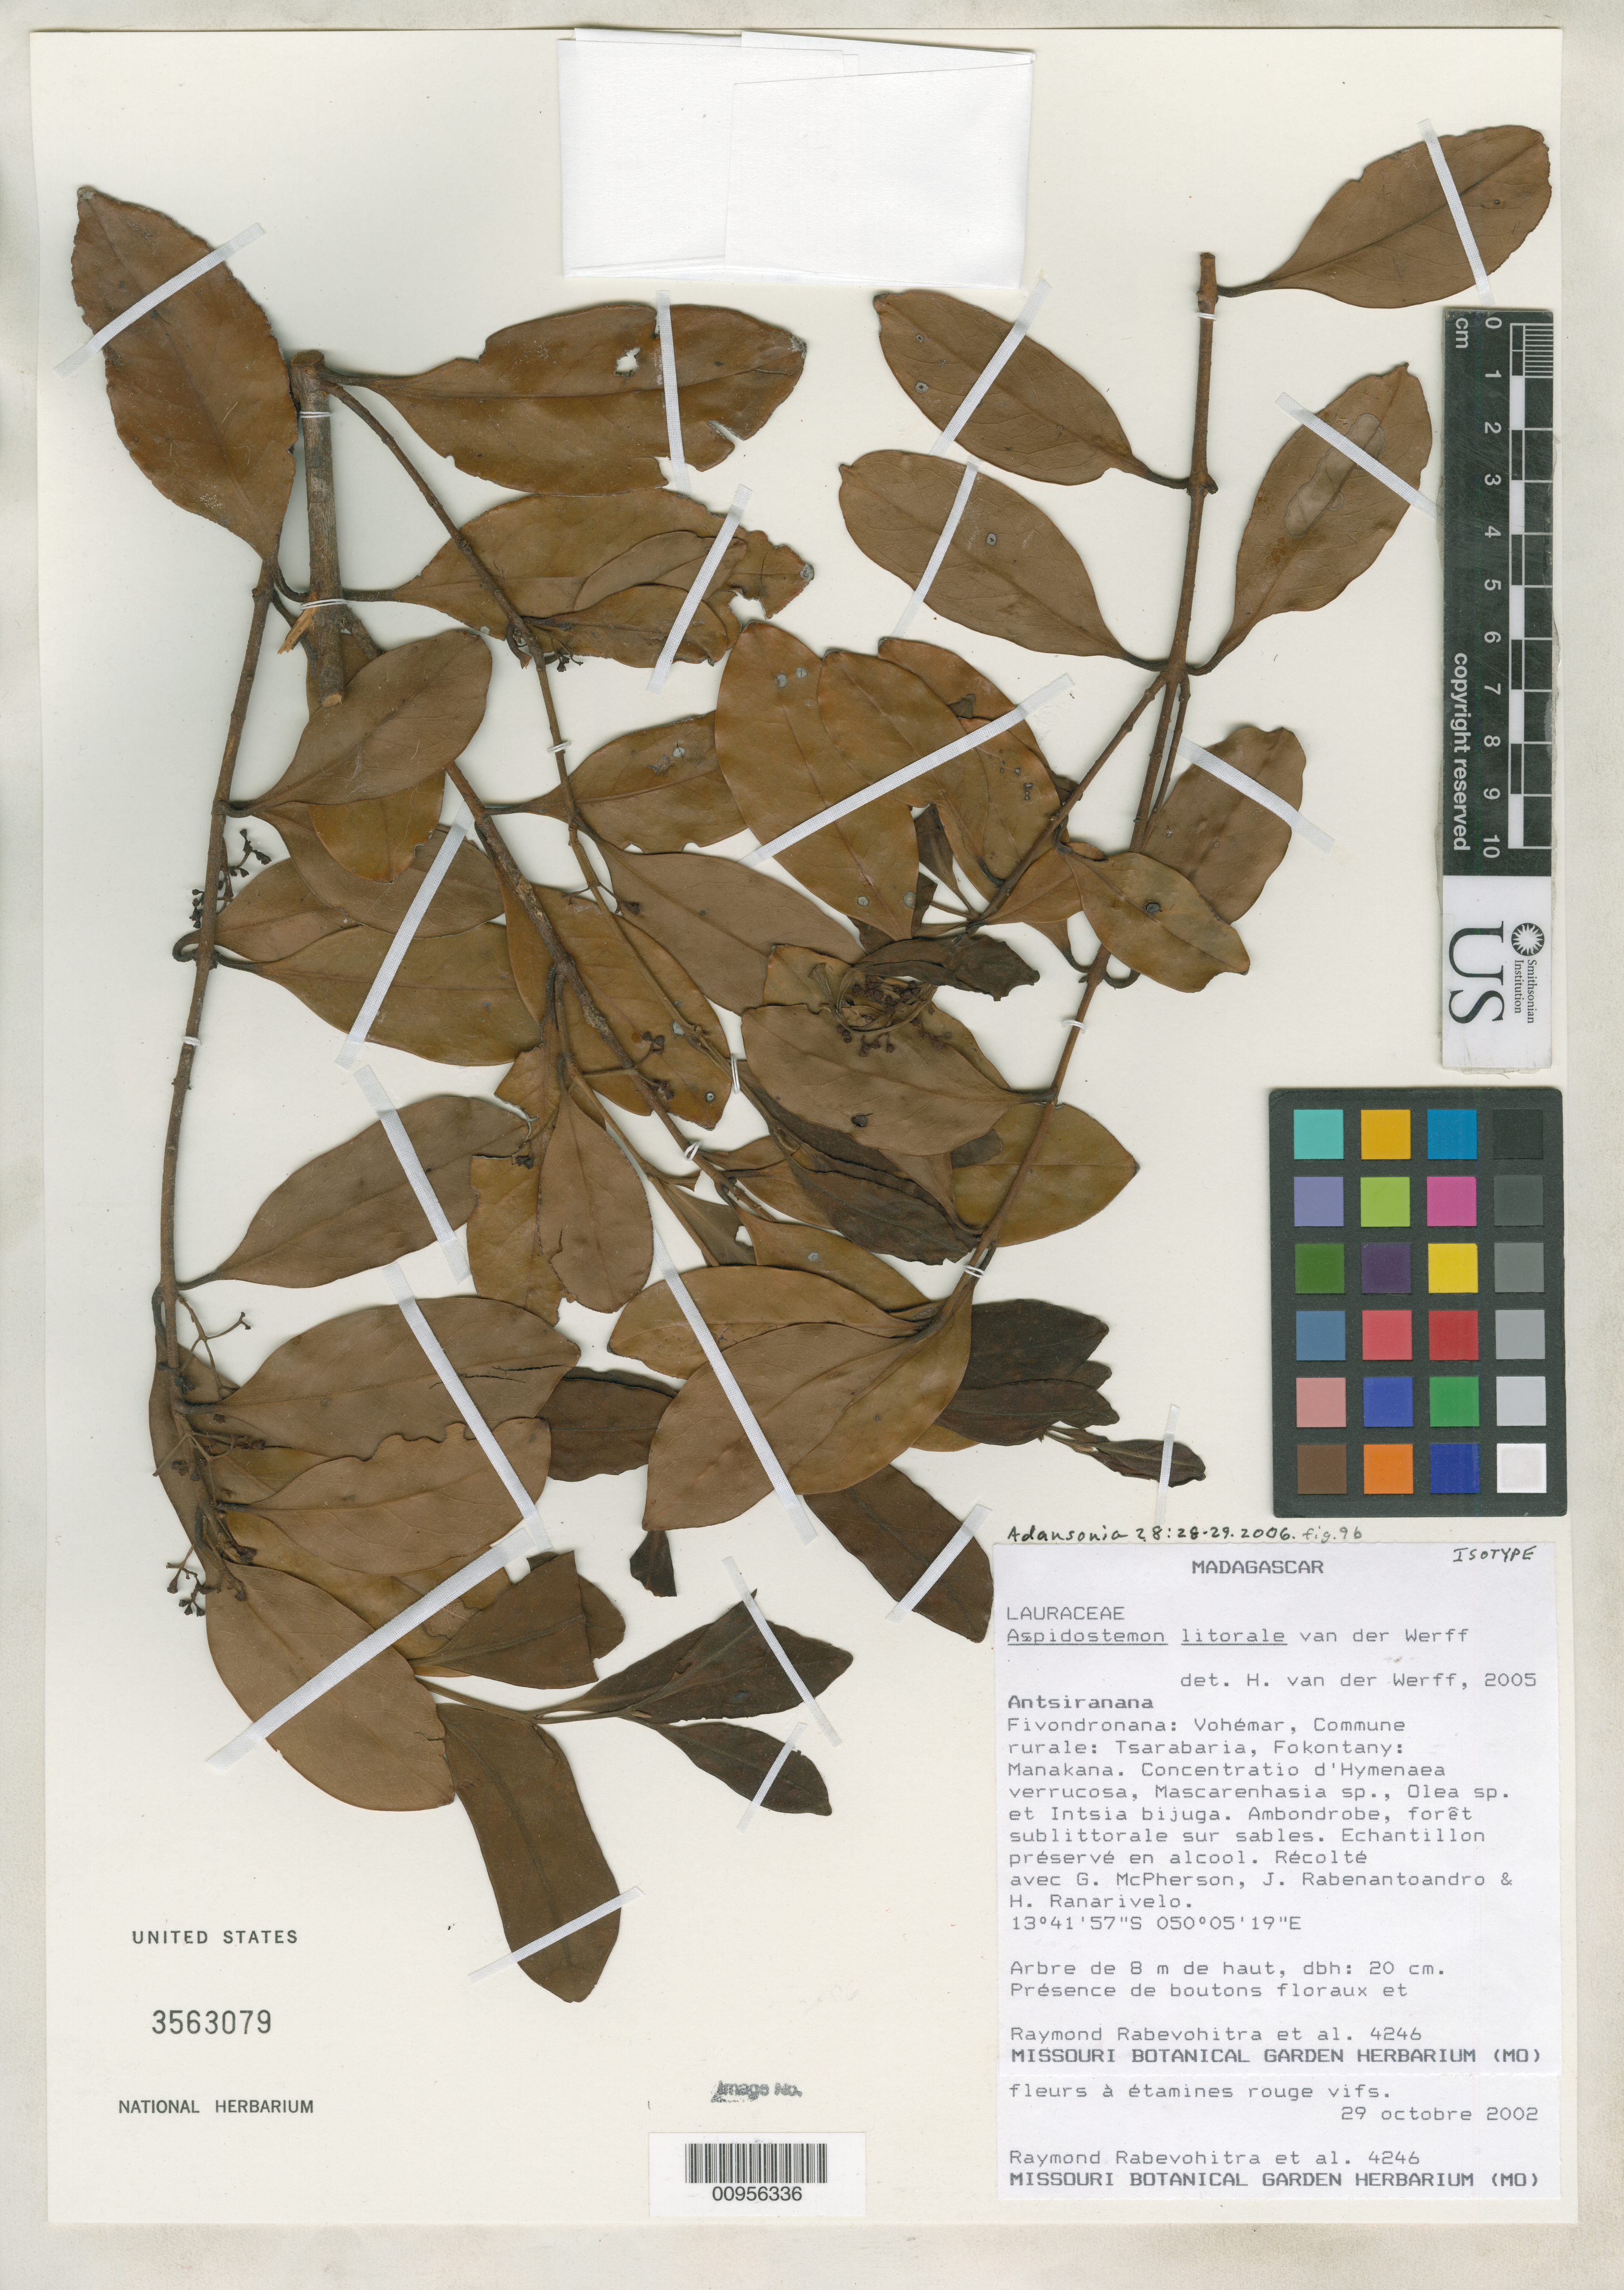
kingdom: Plantae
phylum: Tracheophyta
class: Magnoliopsida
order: Laurales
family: Lauraceae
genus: Aspidostemon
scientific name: Aspidostemon litorale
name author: van der Werff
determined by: van der Werff, H., (MO), Missouri Botanical Garden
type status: Isotype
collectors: R. Rabevohitra & et al.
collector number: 4246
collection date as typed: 29 Oct 2002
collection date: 2002-10-29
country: Madagascar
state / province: Sava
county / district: Vohémar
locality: Fivondronana: Vohémar, Commune rurale: Tsarabaria, Fokontany: Manakana.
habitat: Ambondrobe, forêt sublittorale sur sables.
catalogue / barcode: US 3563079